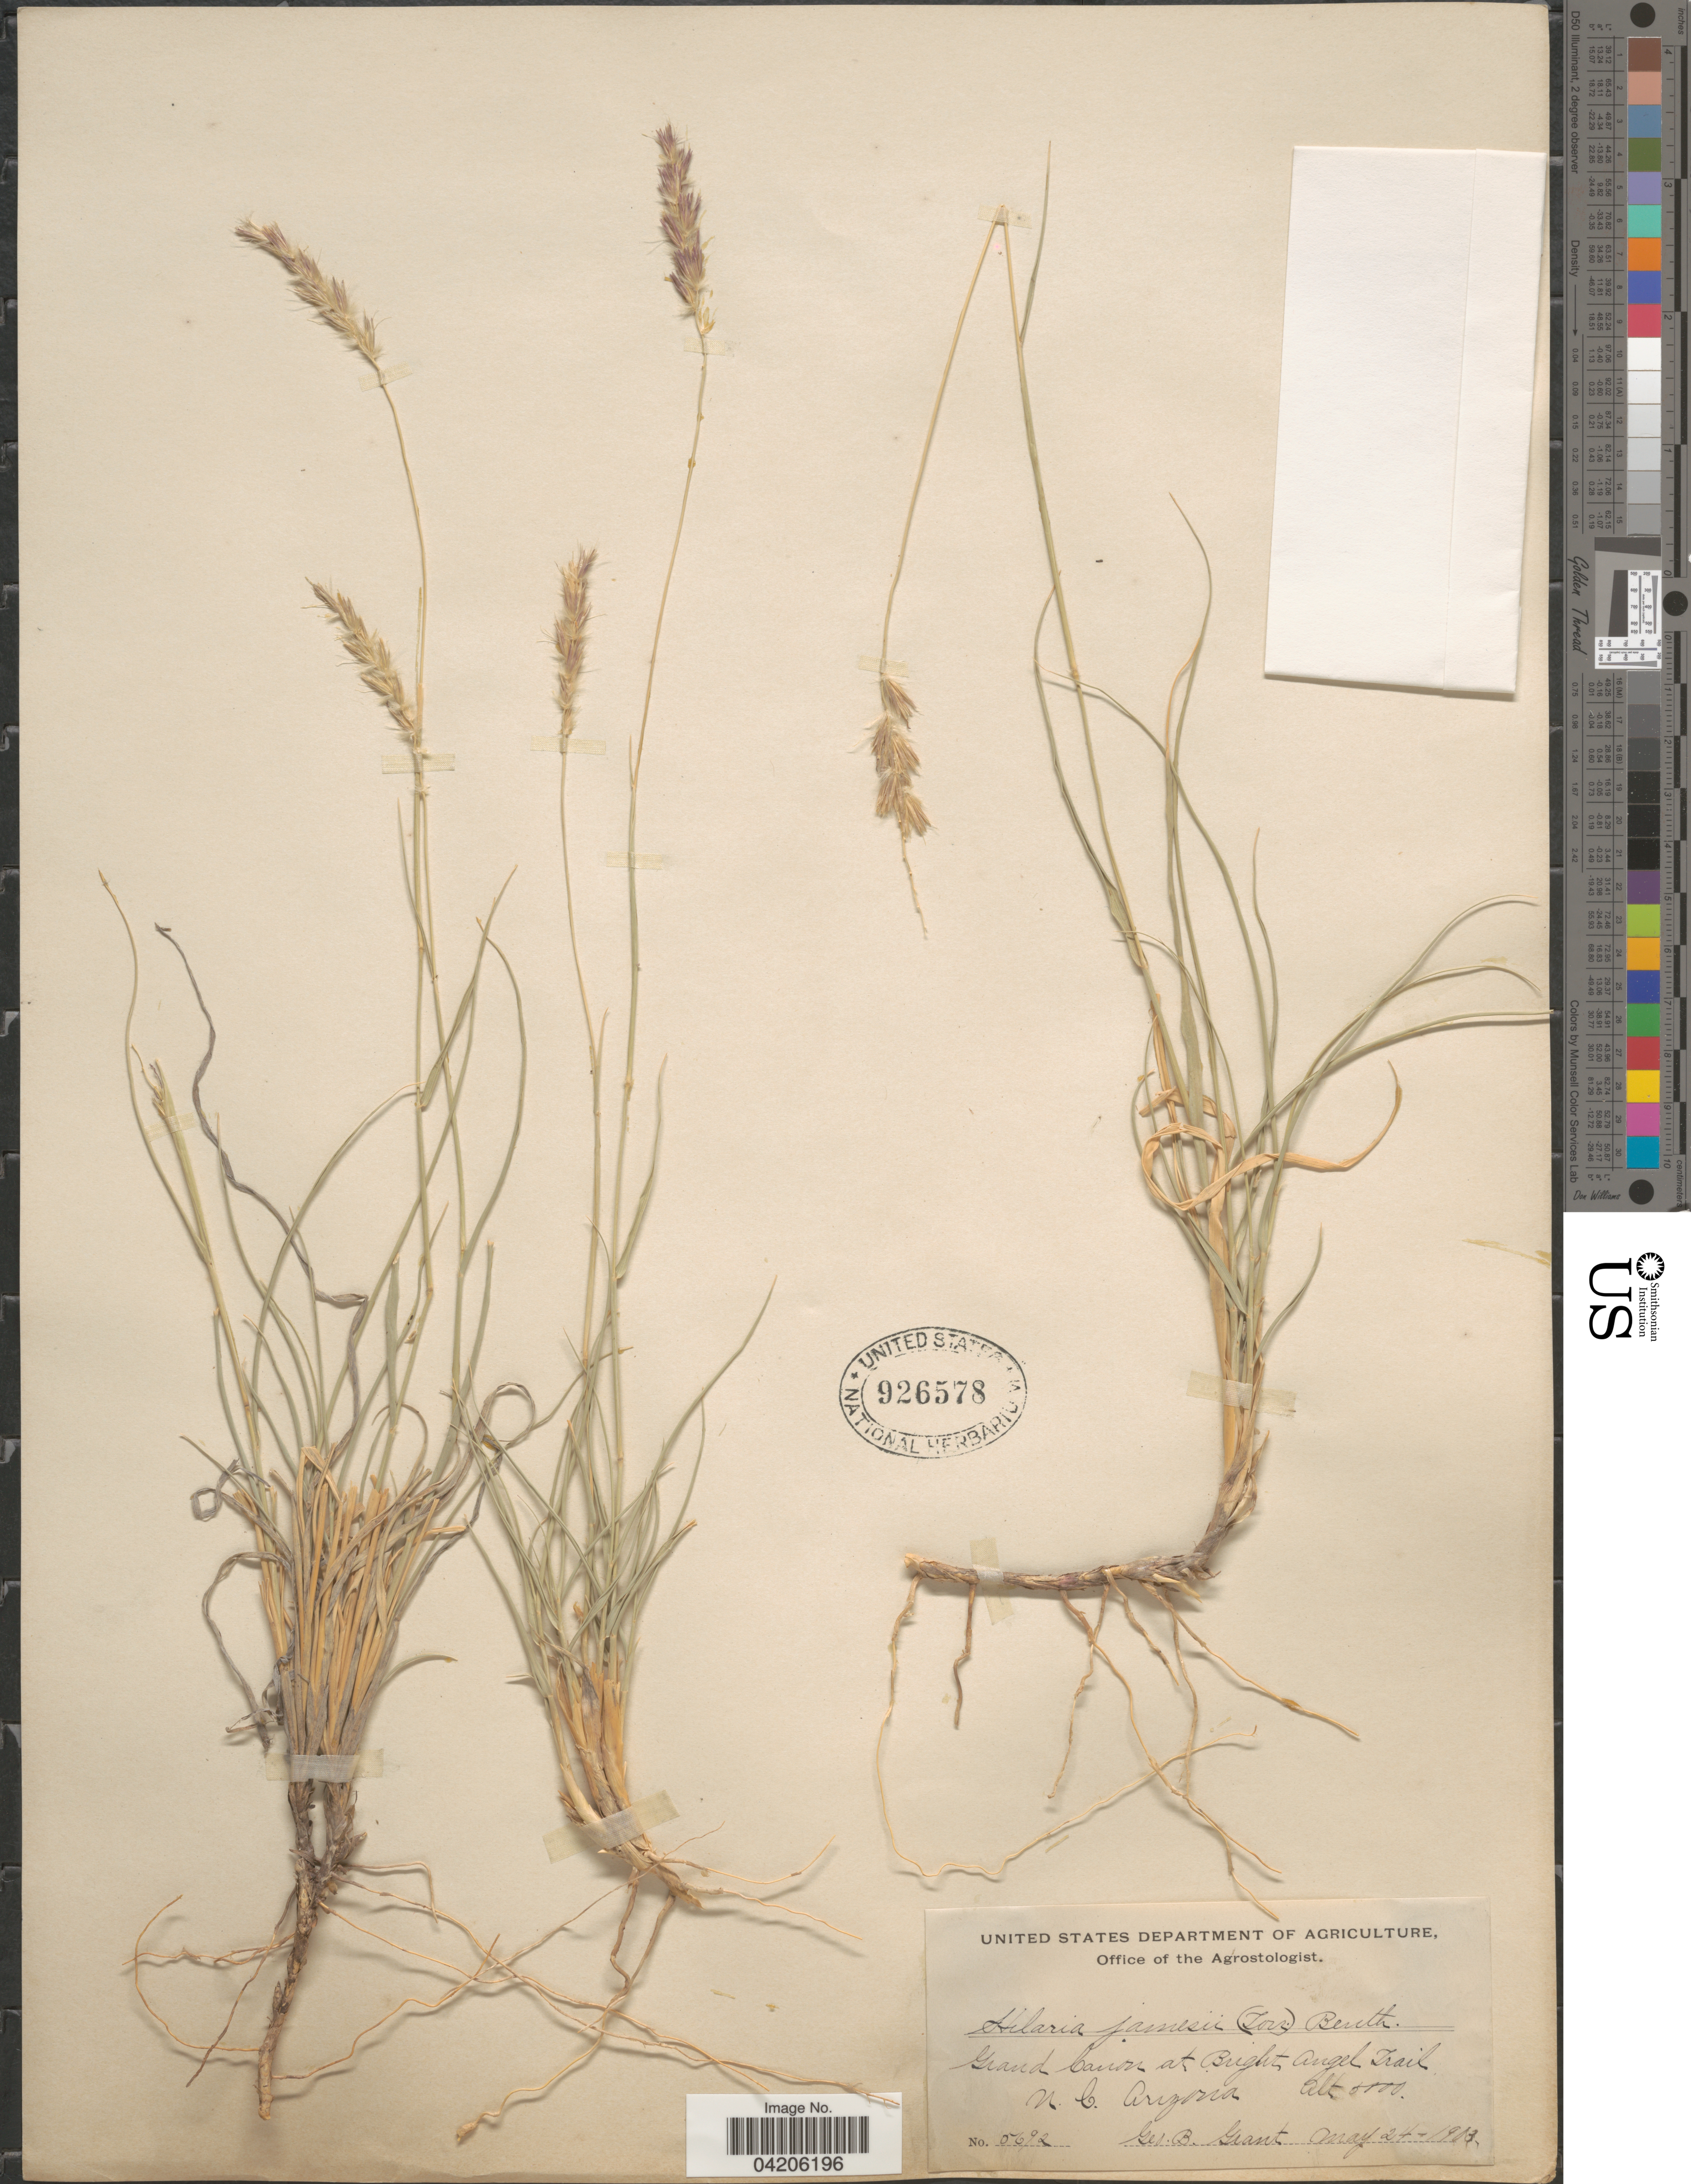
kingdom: Plantae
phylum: Tracheophyta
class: Liliopsida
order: Poales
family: Poaceae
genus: Hilaria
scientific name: Hilaria jamesii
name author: (Torr.) Benth.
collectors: G. Grant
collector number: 5692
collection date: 1903-05-24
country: United States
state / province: Arizona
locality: Grand Canon at Bright Angel Trail. N. C. Arizona.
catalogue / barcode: US 926578